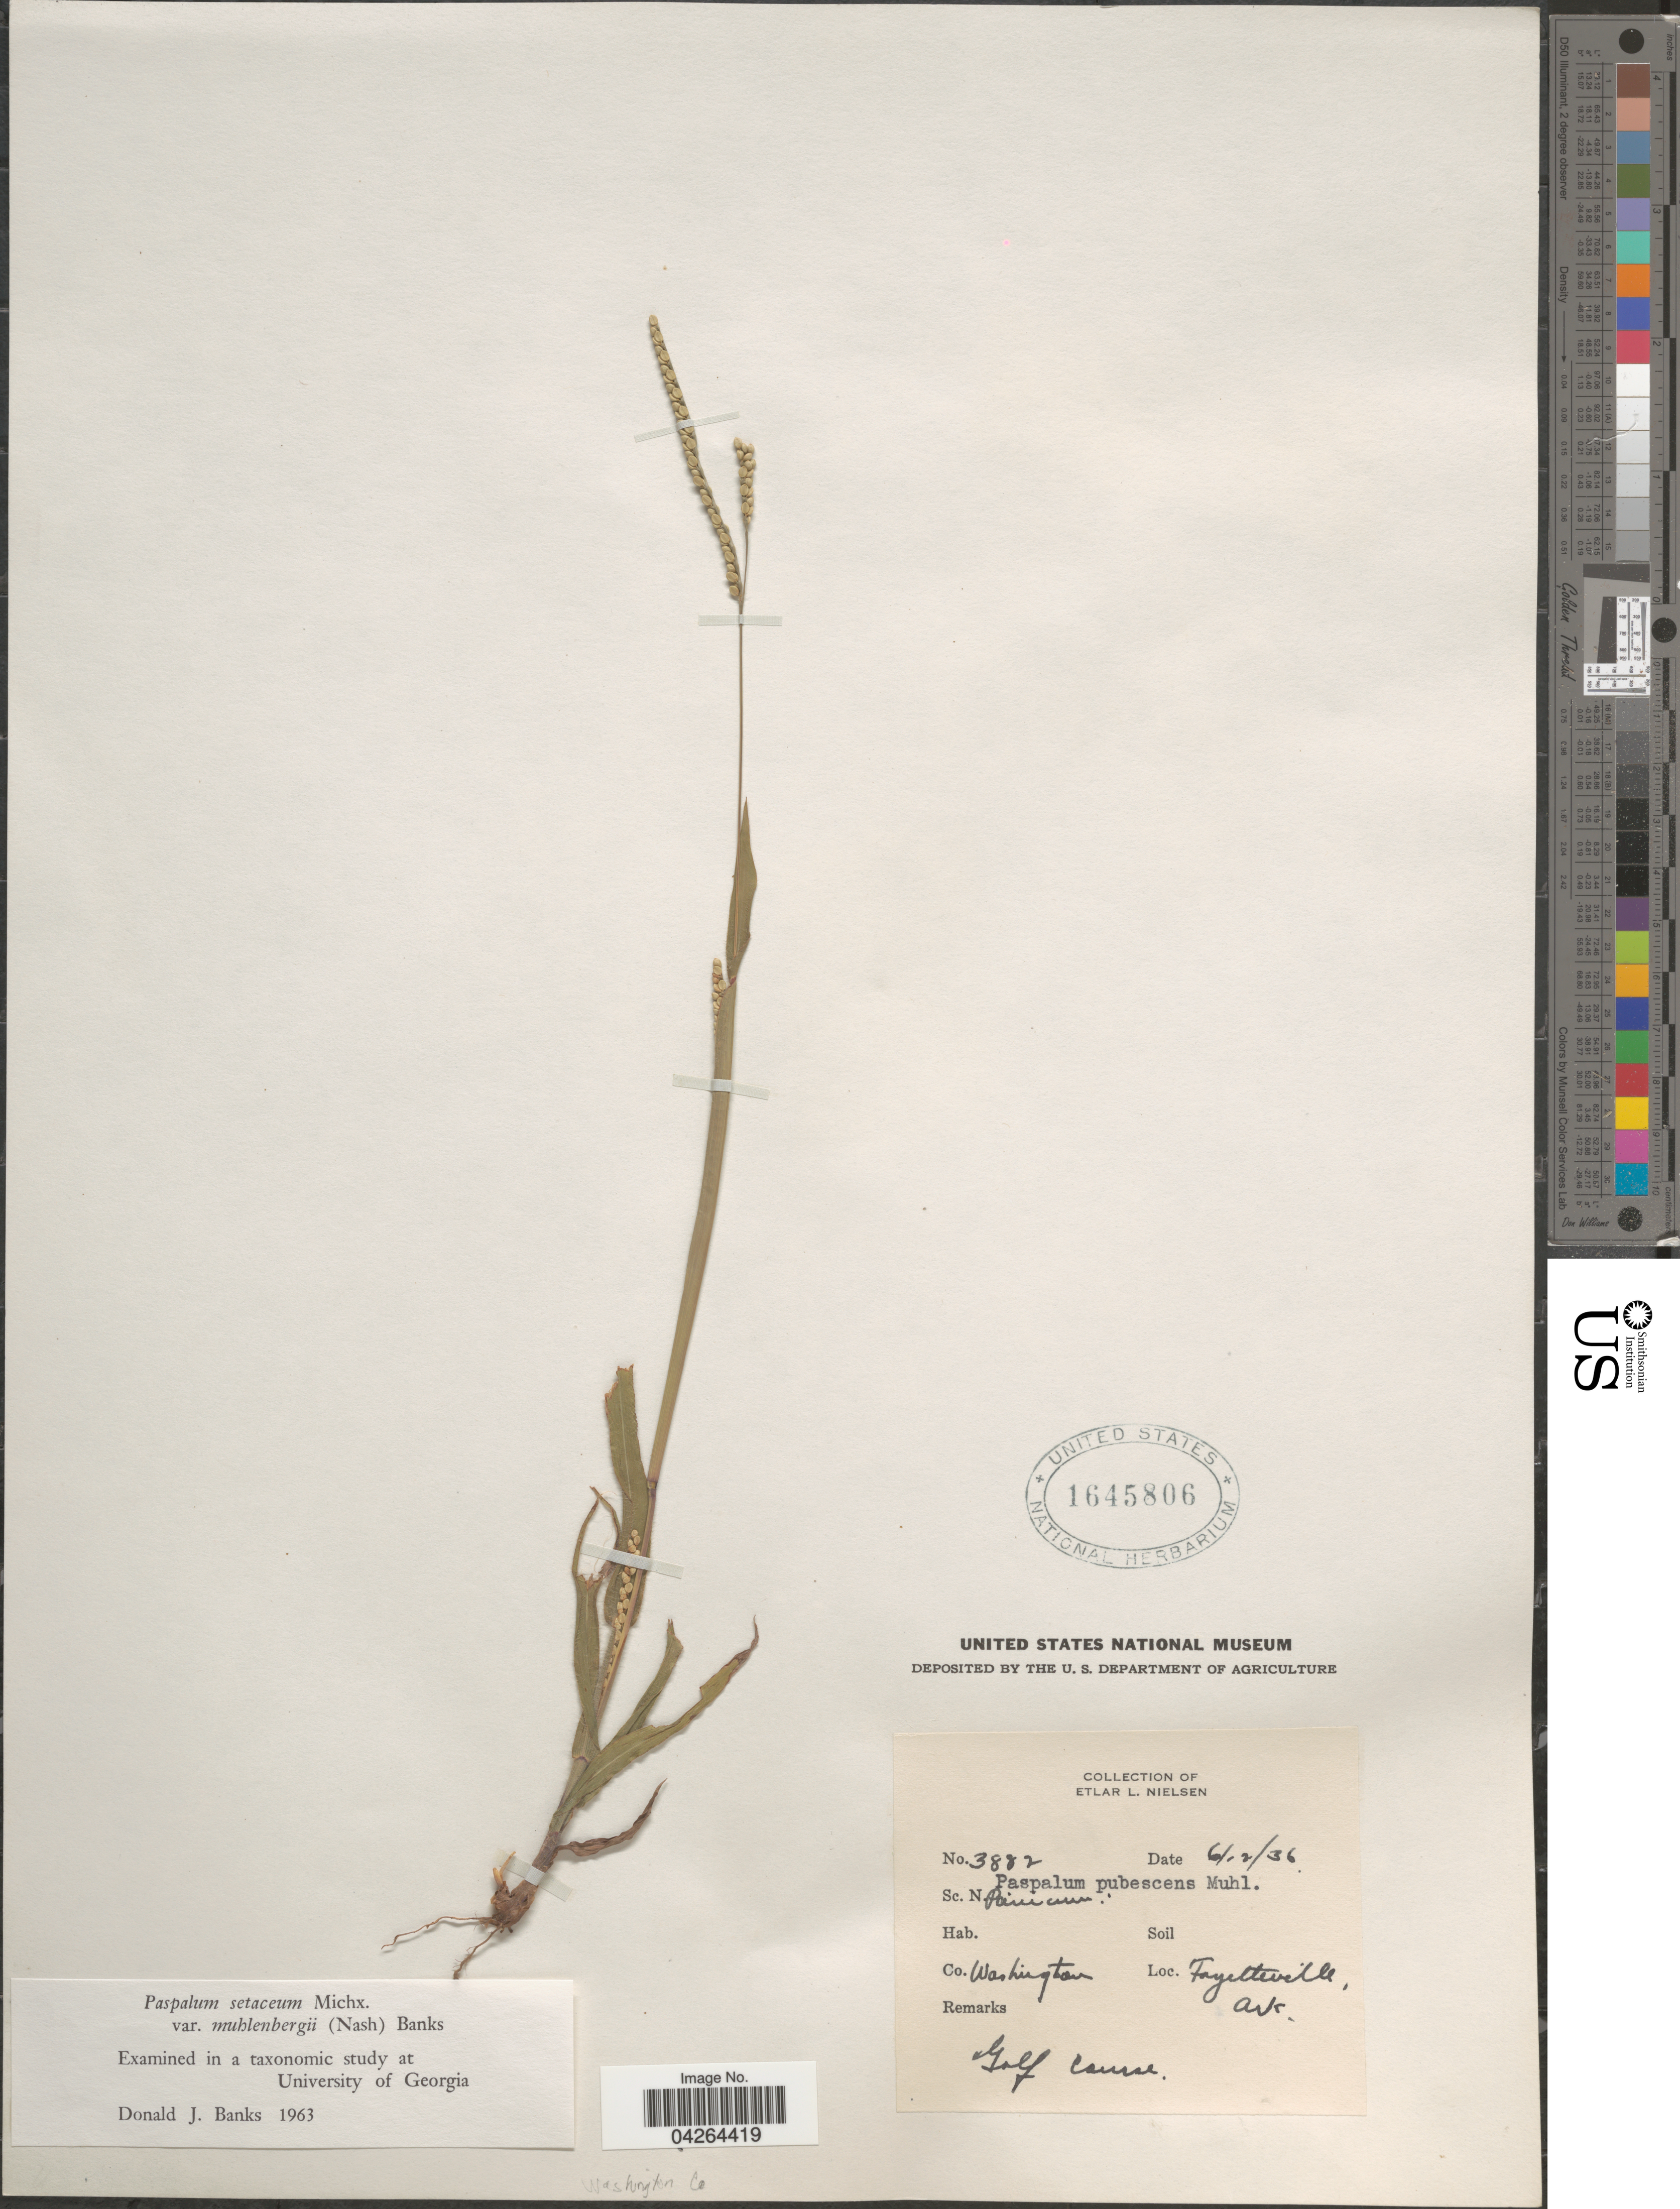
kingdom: Plantae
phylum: Tracheophyta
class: Liliopsida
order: Poales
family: Poaceae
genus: Paspalum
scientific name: Paspalum setaceum var. muhlenbergii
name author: (Nash) D.J. Banks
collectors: E. L. Nielsen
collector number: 3882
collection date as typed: Transcribed d/m/y: 12/6/36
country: United States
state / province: Arkansas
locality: Co. Washington. Fayetteville. Golf course.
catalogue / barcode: US 1645806